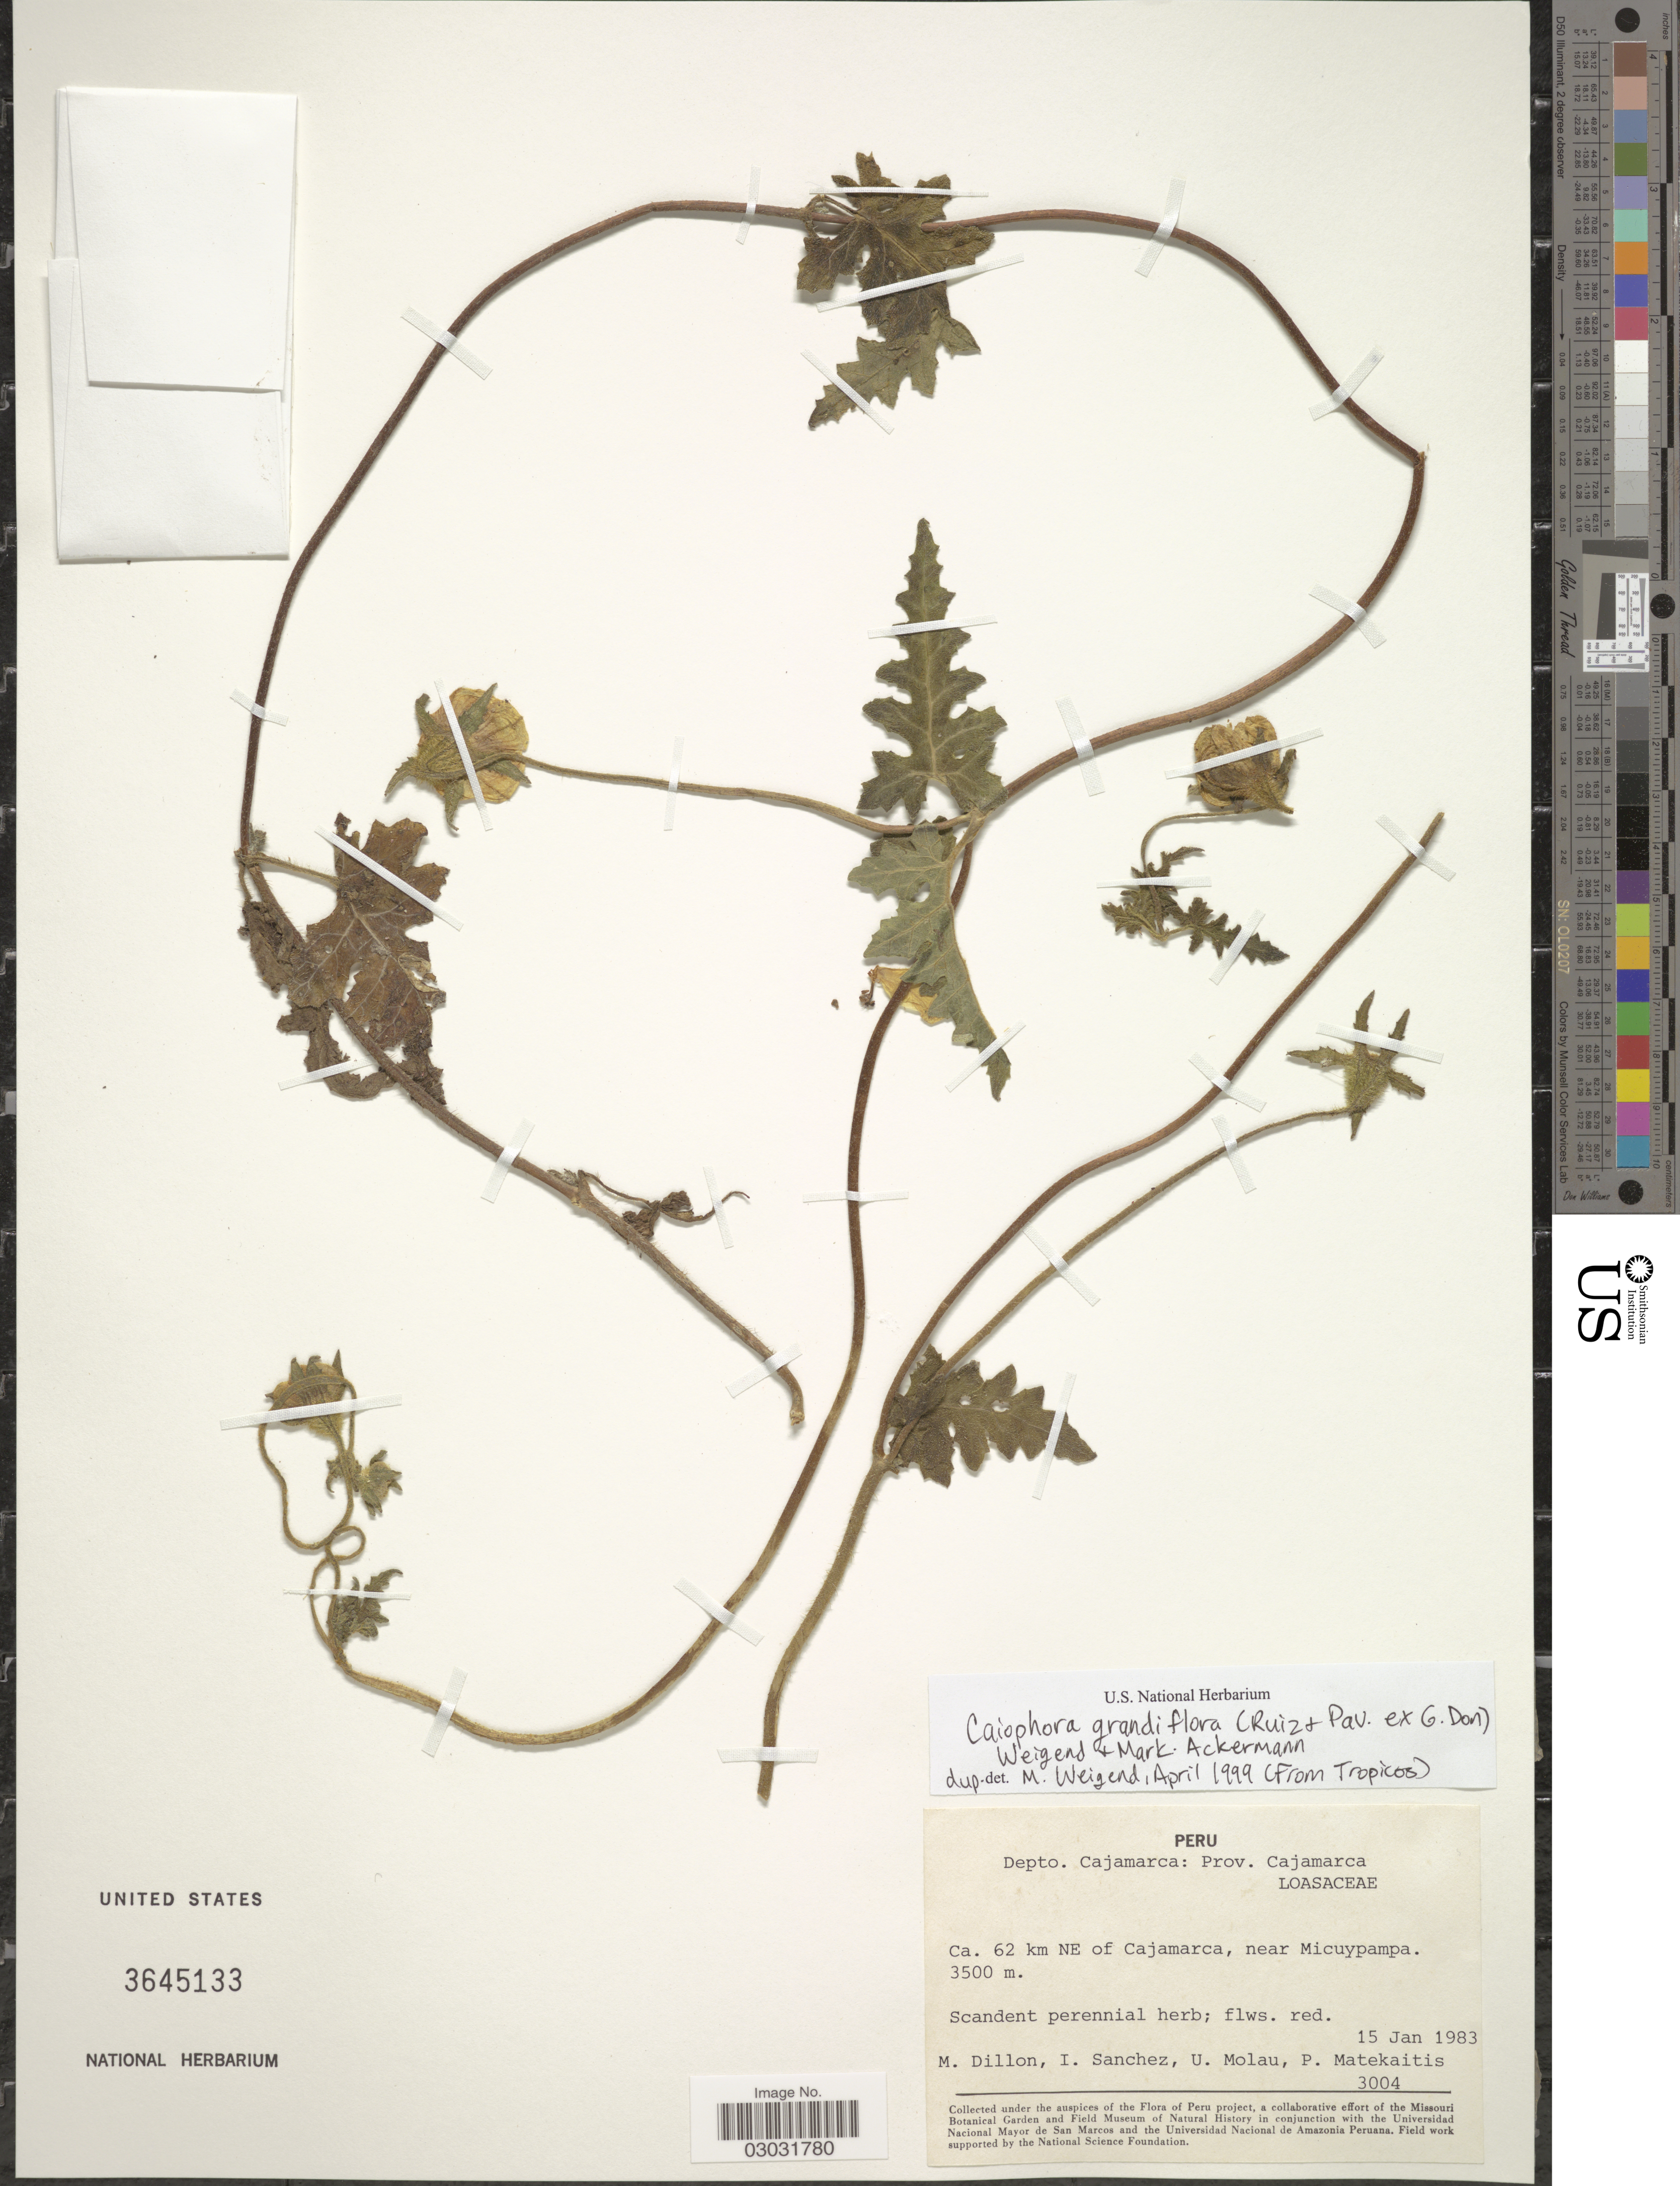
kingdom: Plantae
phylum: Tracheophyta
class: Magnoliopsida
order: Cornales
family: Loasaceae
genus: Caiophora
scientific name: Caiophora grandiflora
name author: (Ruiz & Pav. ex G. Don) Weigend & Mark. Ackermann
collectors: M. O. Dillon, I. Sanchez, U. Molau & P. Matekaitis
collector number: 3004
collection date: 1983-01-15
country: Peru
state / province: Cajamarca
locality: Depto. Cajamarca. Ca. 62 km NE of Cajamarca, near Micuypampa.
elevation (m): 3500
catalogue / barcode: US 3645133